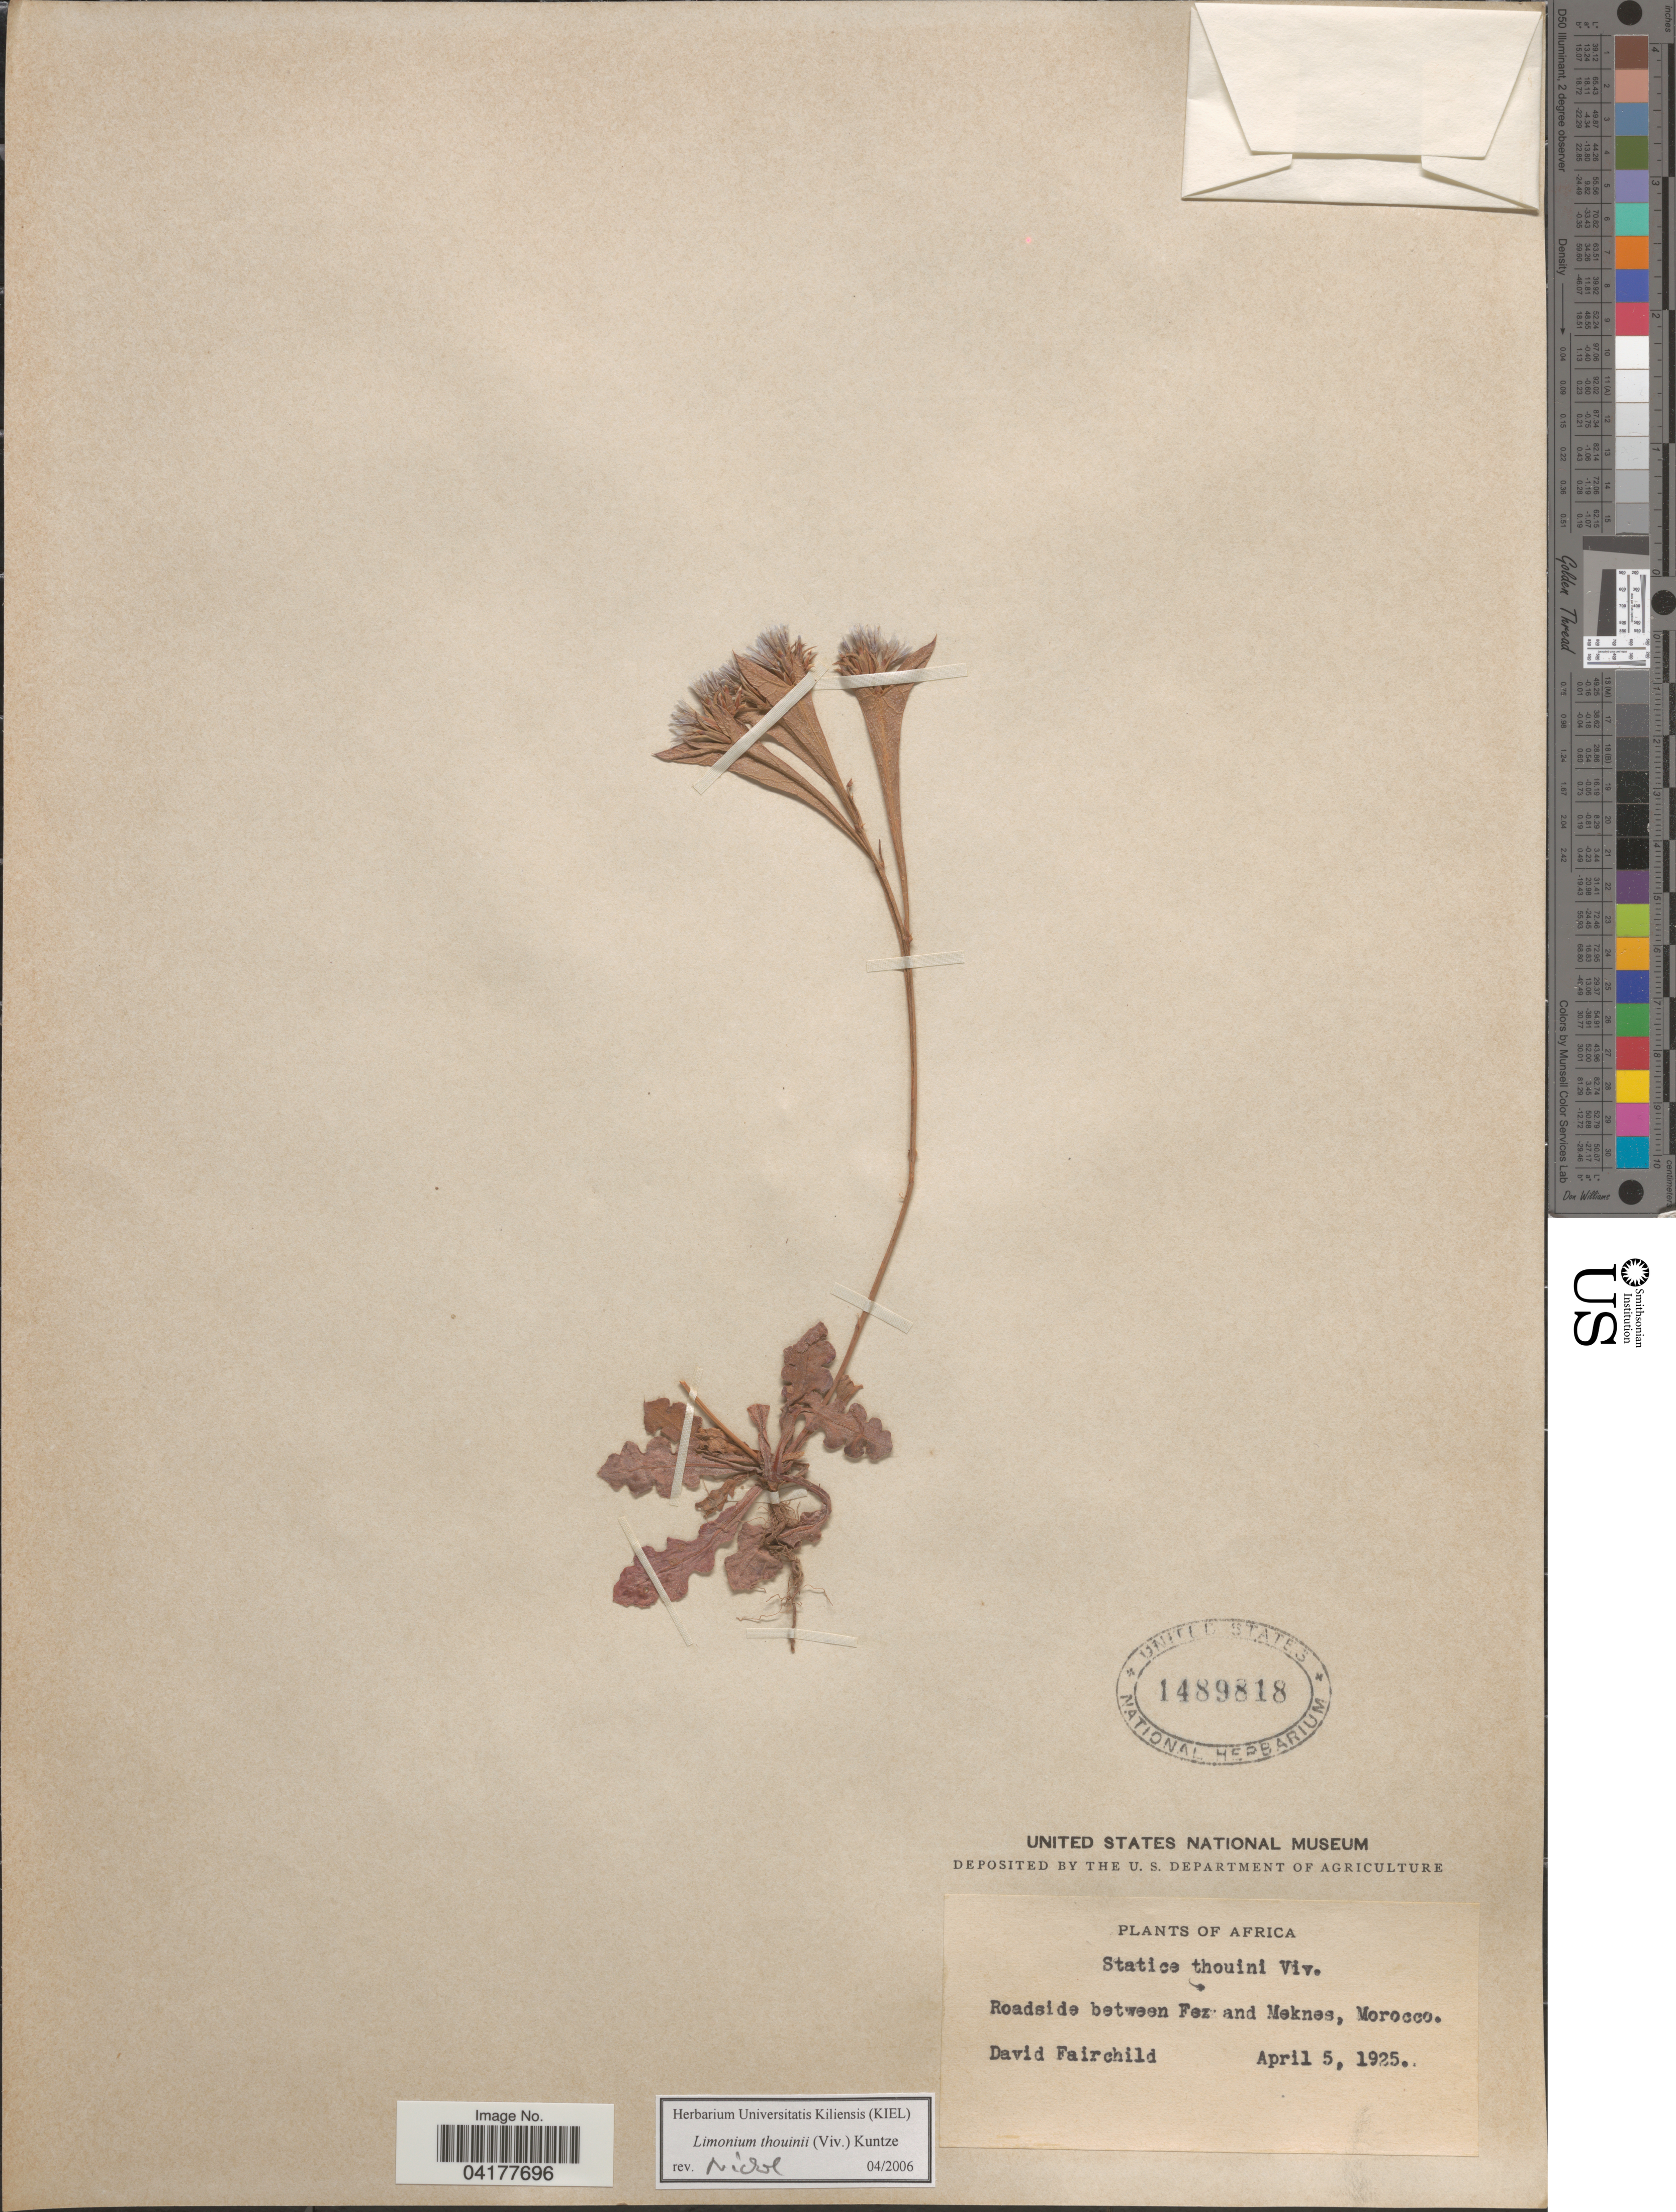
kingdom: Plantae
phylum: Tracheophyta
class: Magnoliopsida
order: Caryophyllales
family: Plumbaginaceae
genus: Limonium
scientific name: Limonium thouinii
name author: Kuntze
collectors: D. Fairchild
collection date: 1925-04-05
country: Morocco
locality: Roadside between Fez and Meknes.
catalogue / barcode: US 1489818